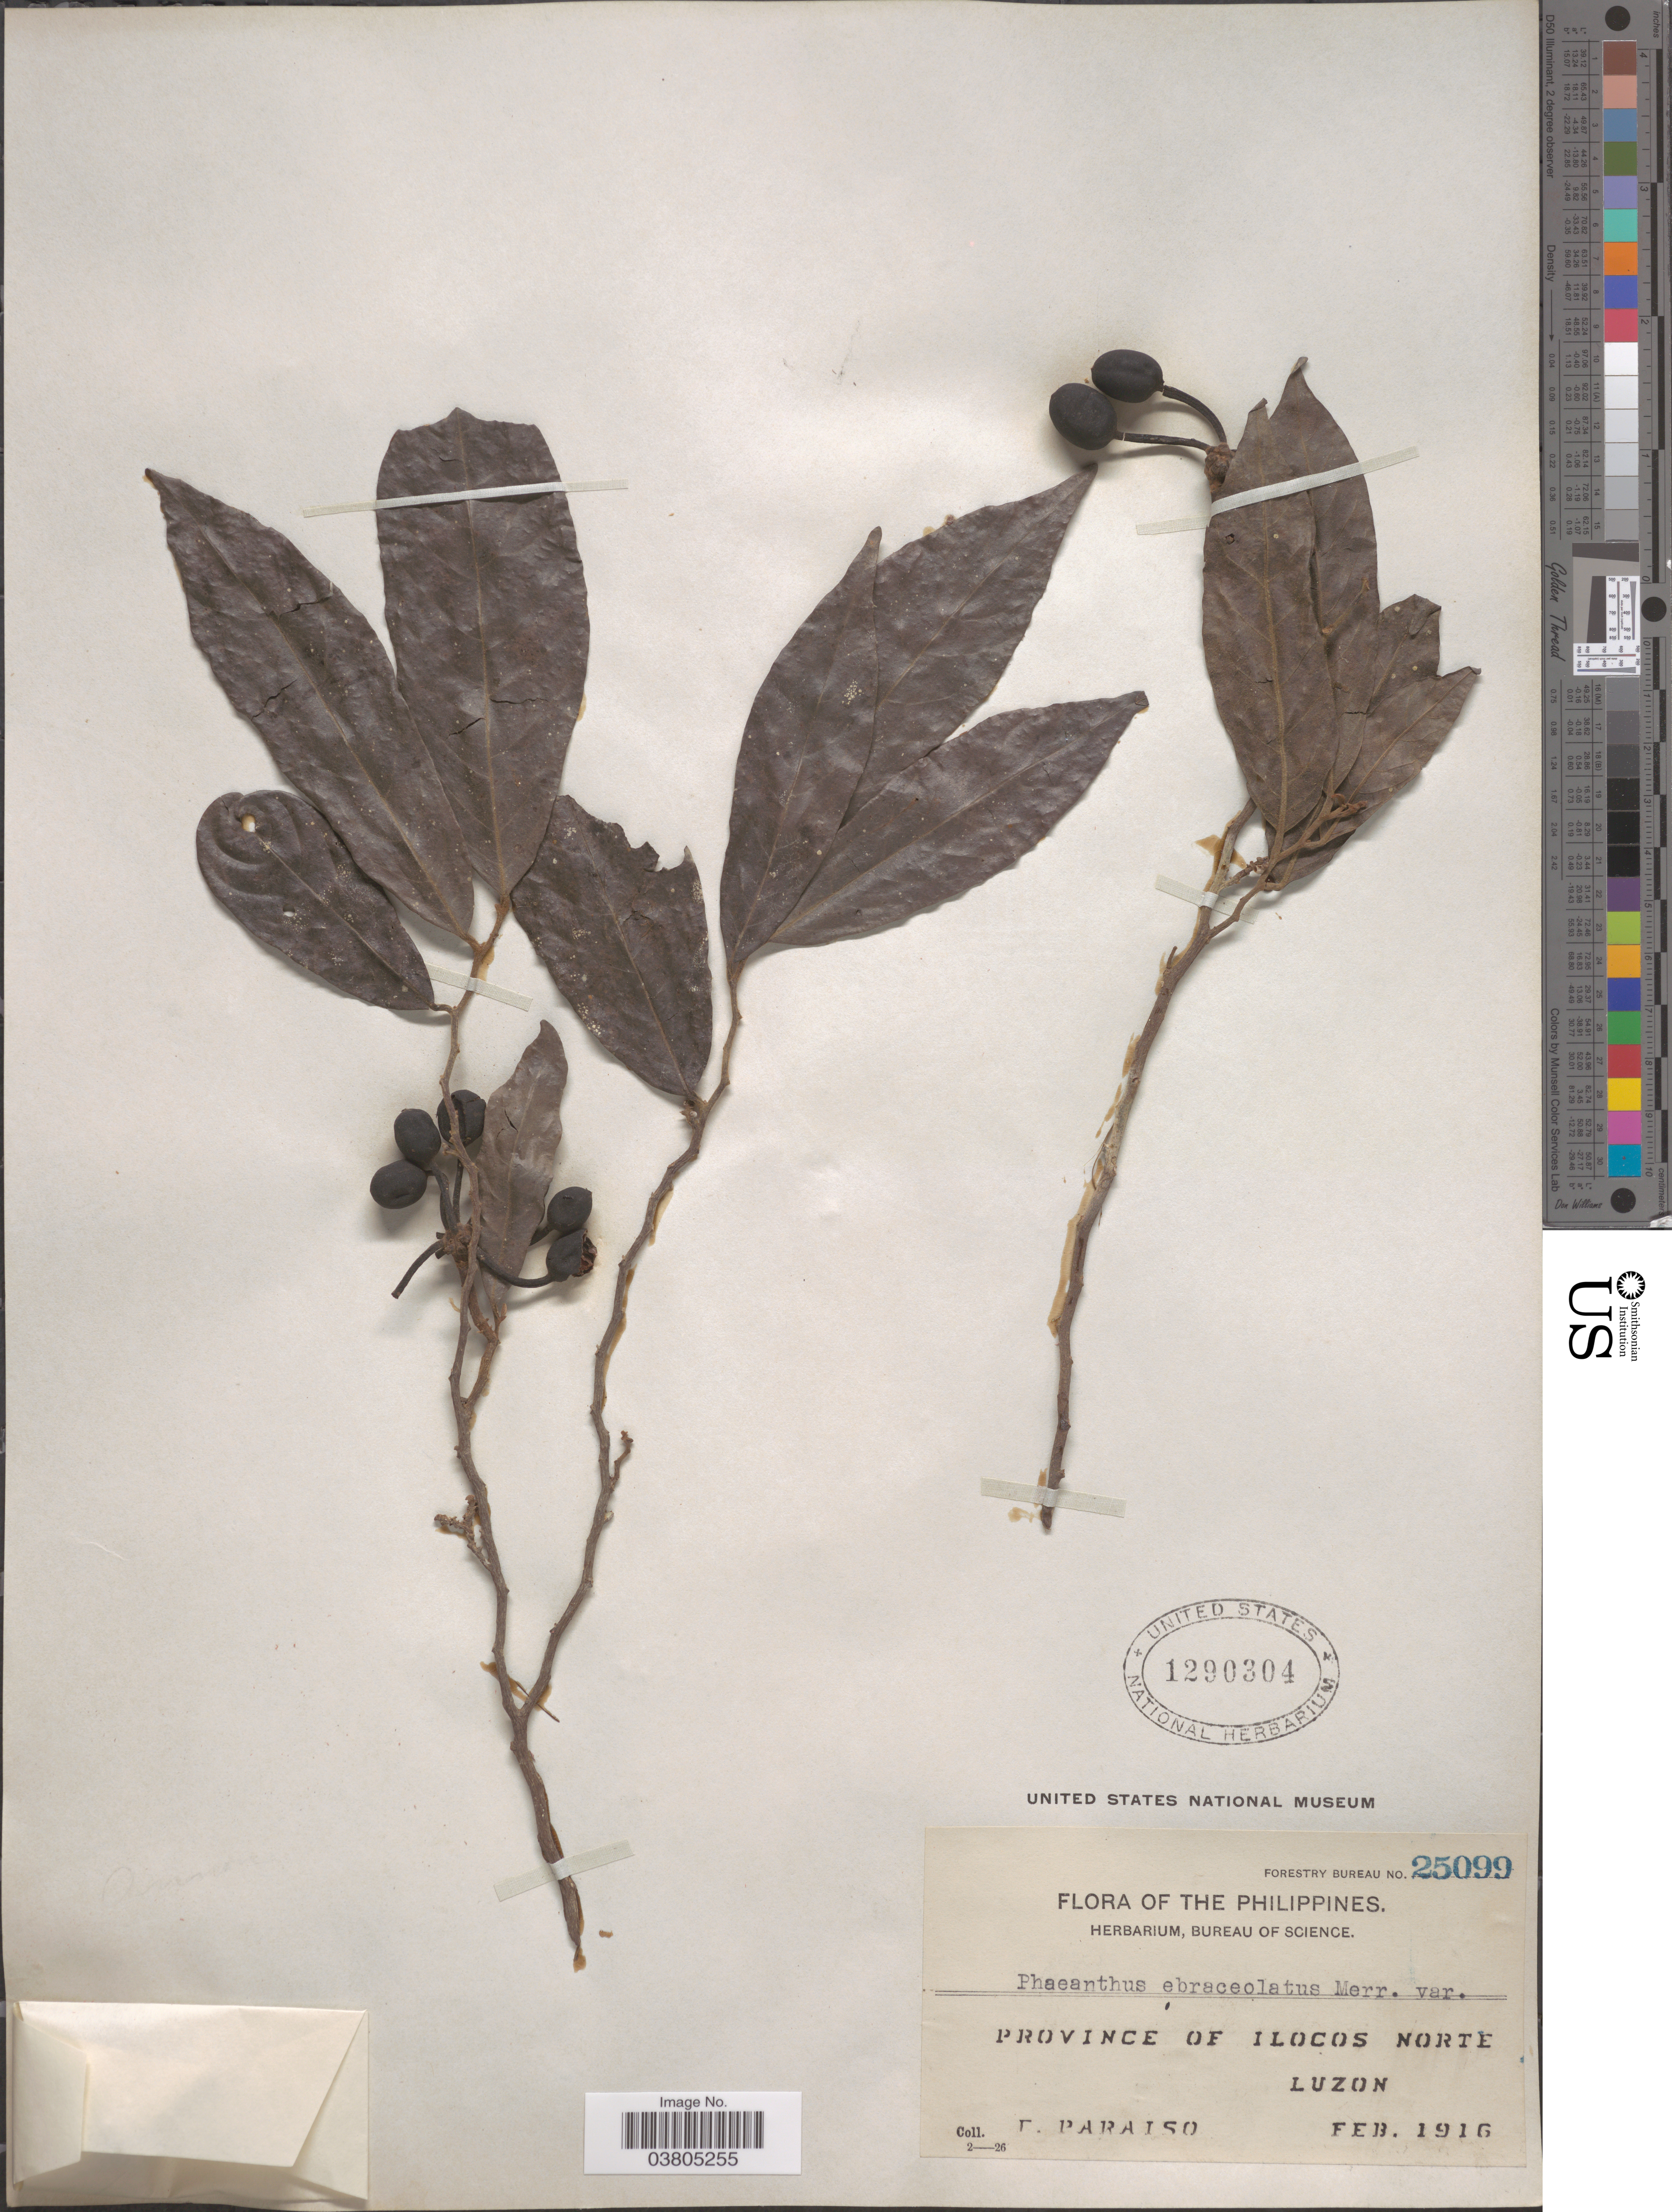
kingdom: Plantae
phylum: Tracheophyta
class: Magnoliopsida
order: Magnoliales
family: Annonaceae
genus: Phaeanthus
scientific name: Phaeanthus ebracteolatus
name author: (C. Presl) Merr.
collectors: T. Paraiso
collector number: Forestry Bureau 25099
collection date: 1916-02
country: Philippines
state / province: Ilocos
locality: Province of Ilocos Norte. Luzon.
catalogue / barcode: US 1290304